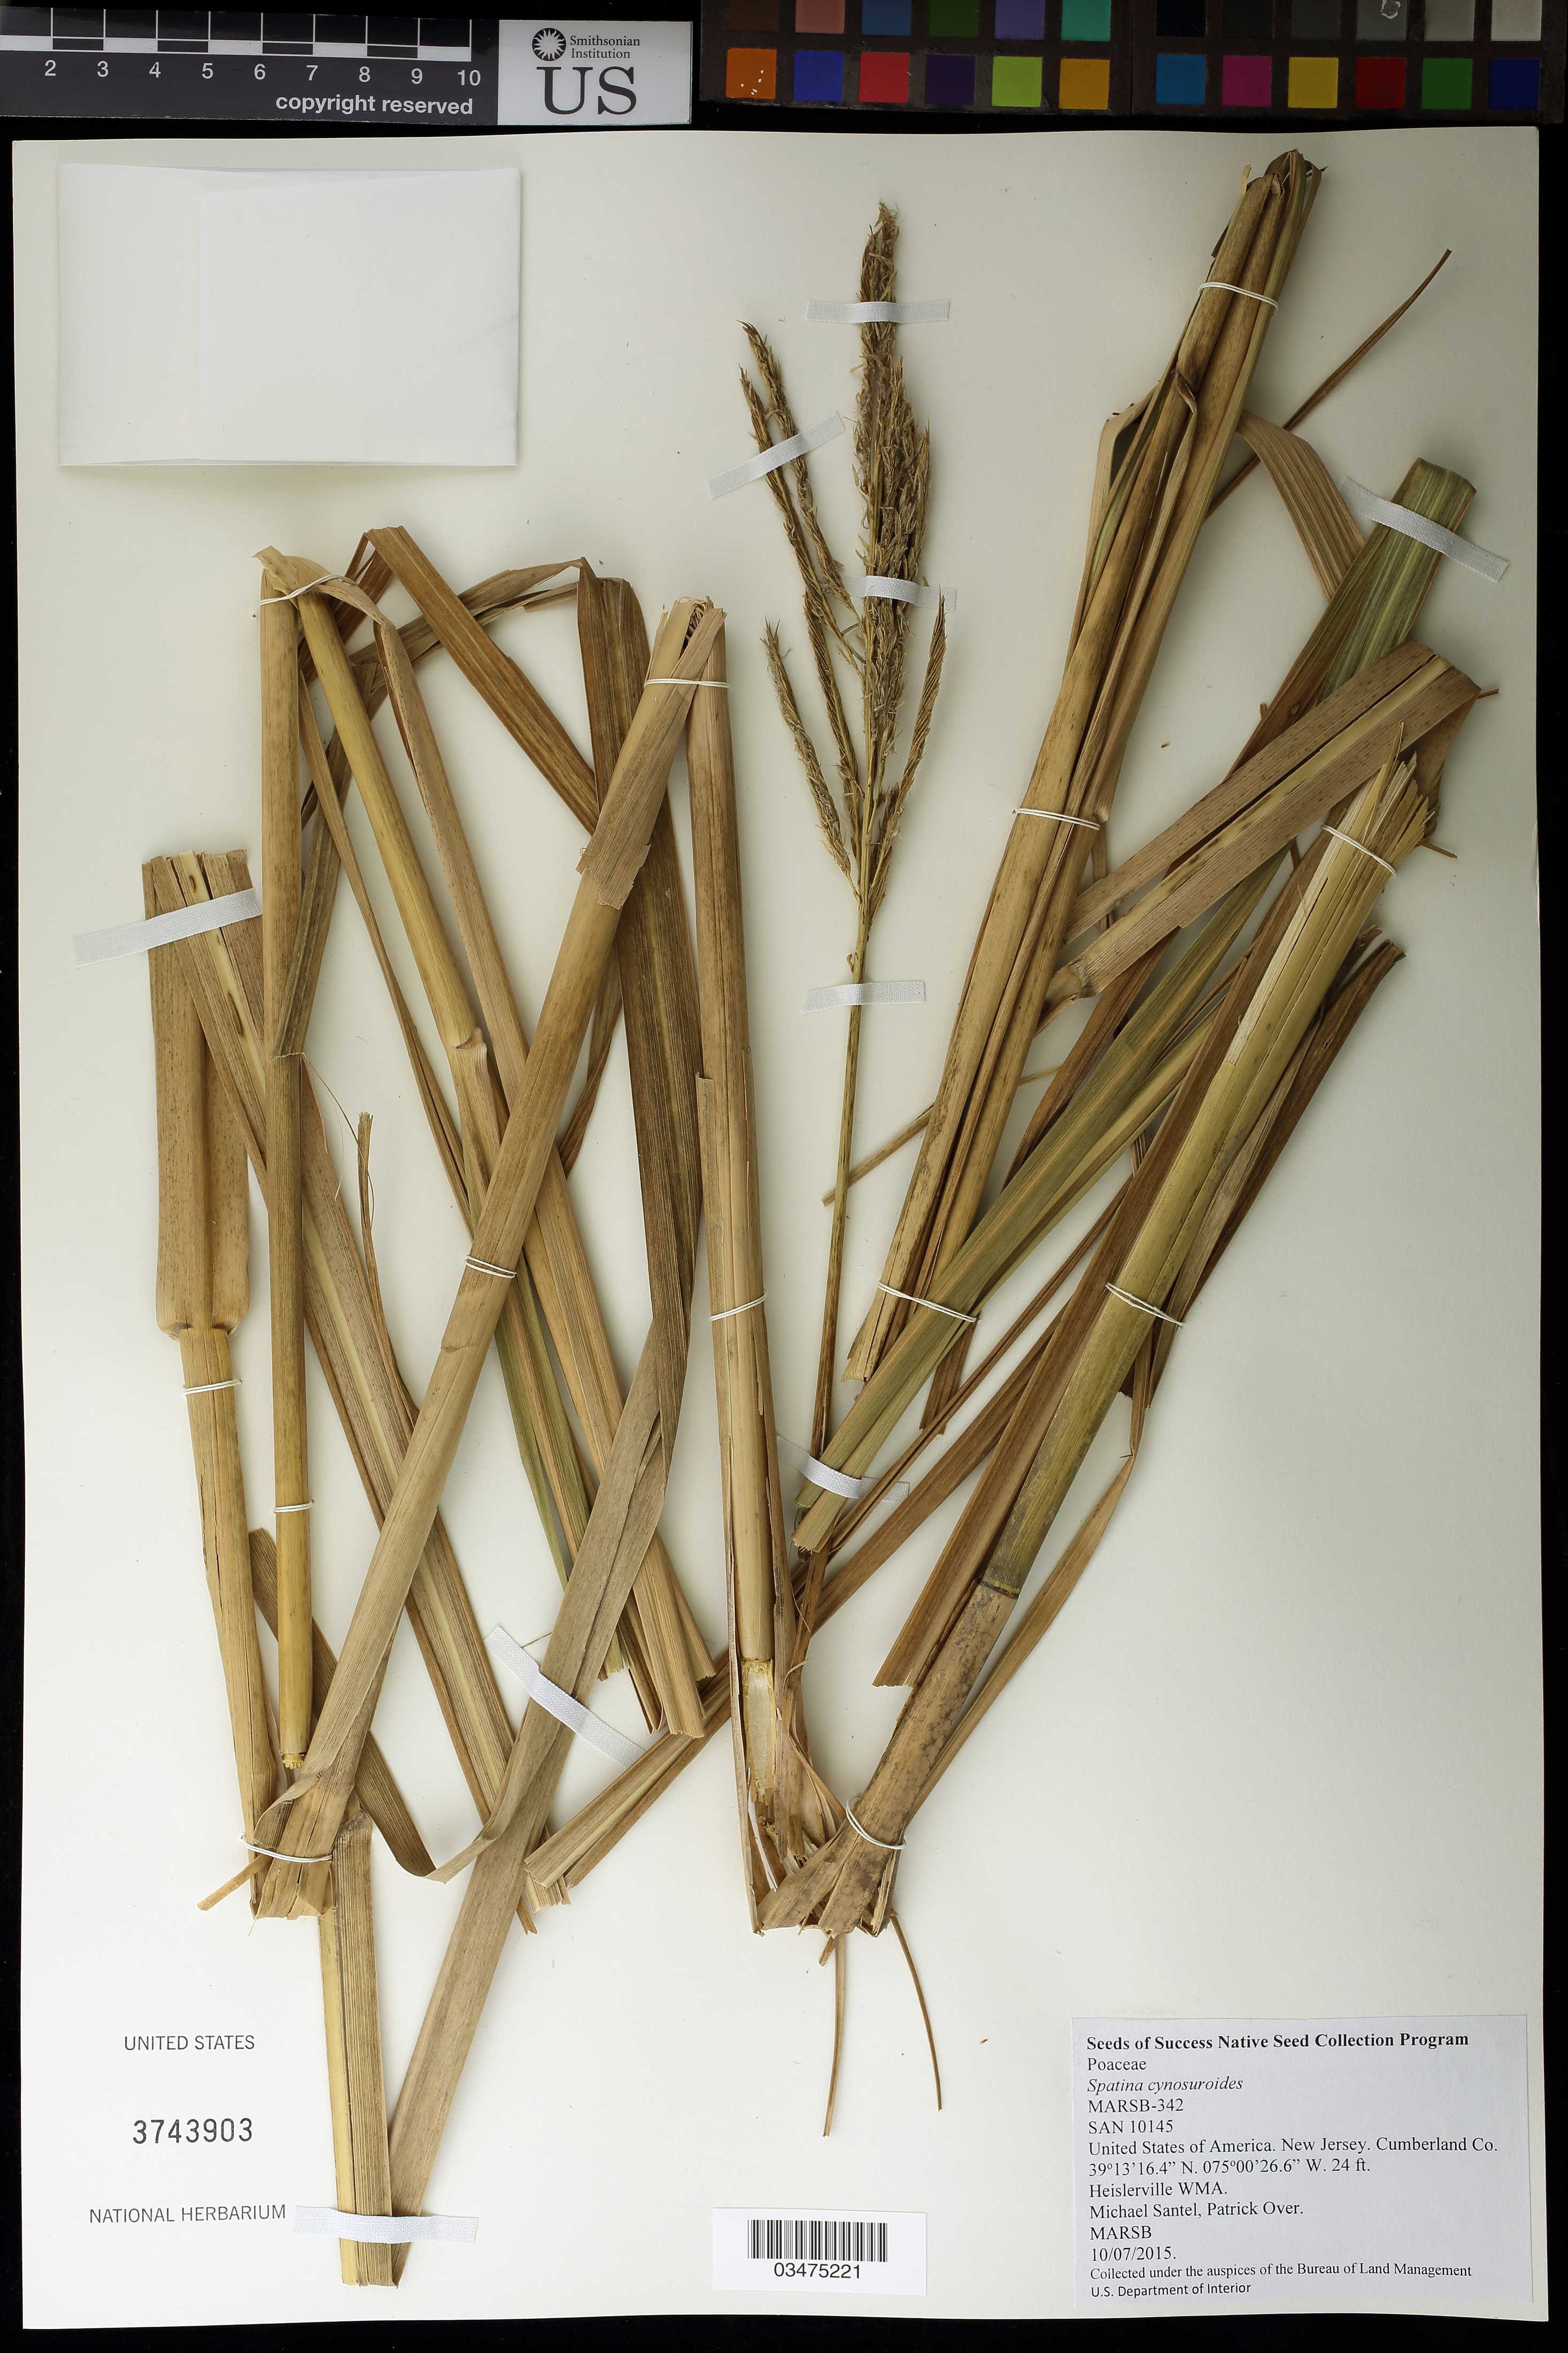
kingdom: Plantae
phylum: Tracheophyta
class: Liliopsida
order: Poales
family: Poaceae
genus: Sporobolus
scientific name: Sporobolus cynosuroides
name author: (L.) P.M. Peterson & Saarela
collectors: M. Santel & P. Over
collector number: MARSB-342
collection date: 2015-10-07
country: United States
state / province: New Jersey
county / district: Cumberland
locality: Heislerville Wildlife Management Area, Eastern marsh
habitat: Tidal salt marsh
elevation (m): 7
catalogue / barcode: US 3743903